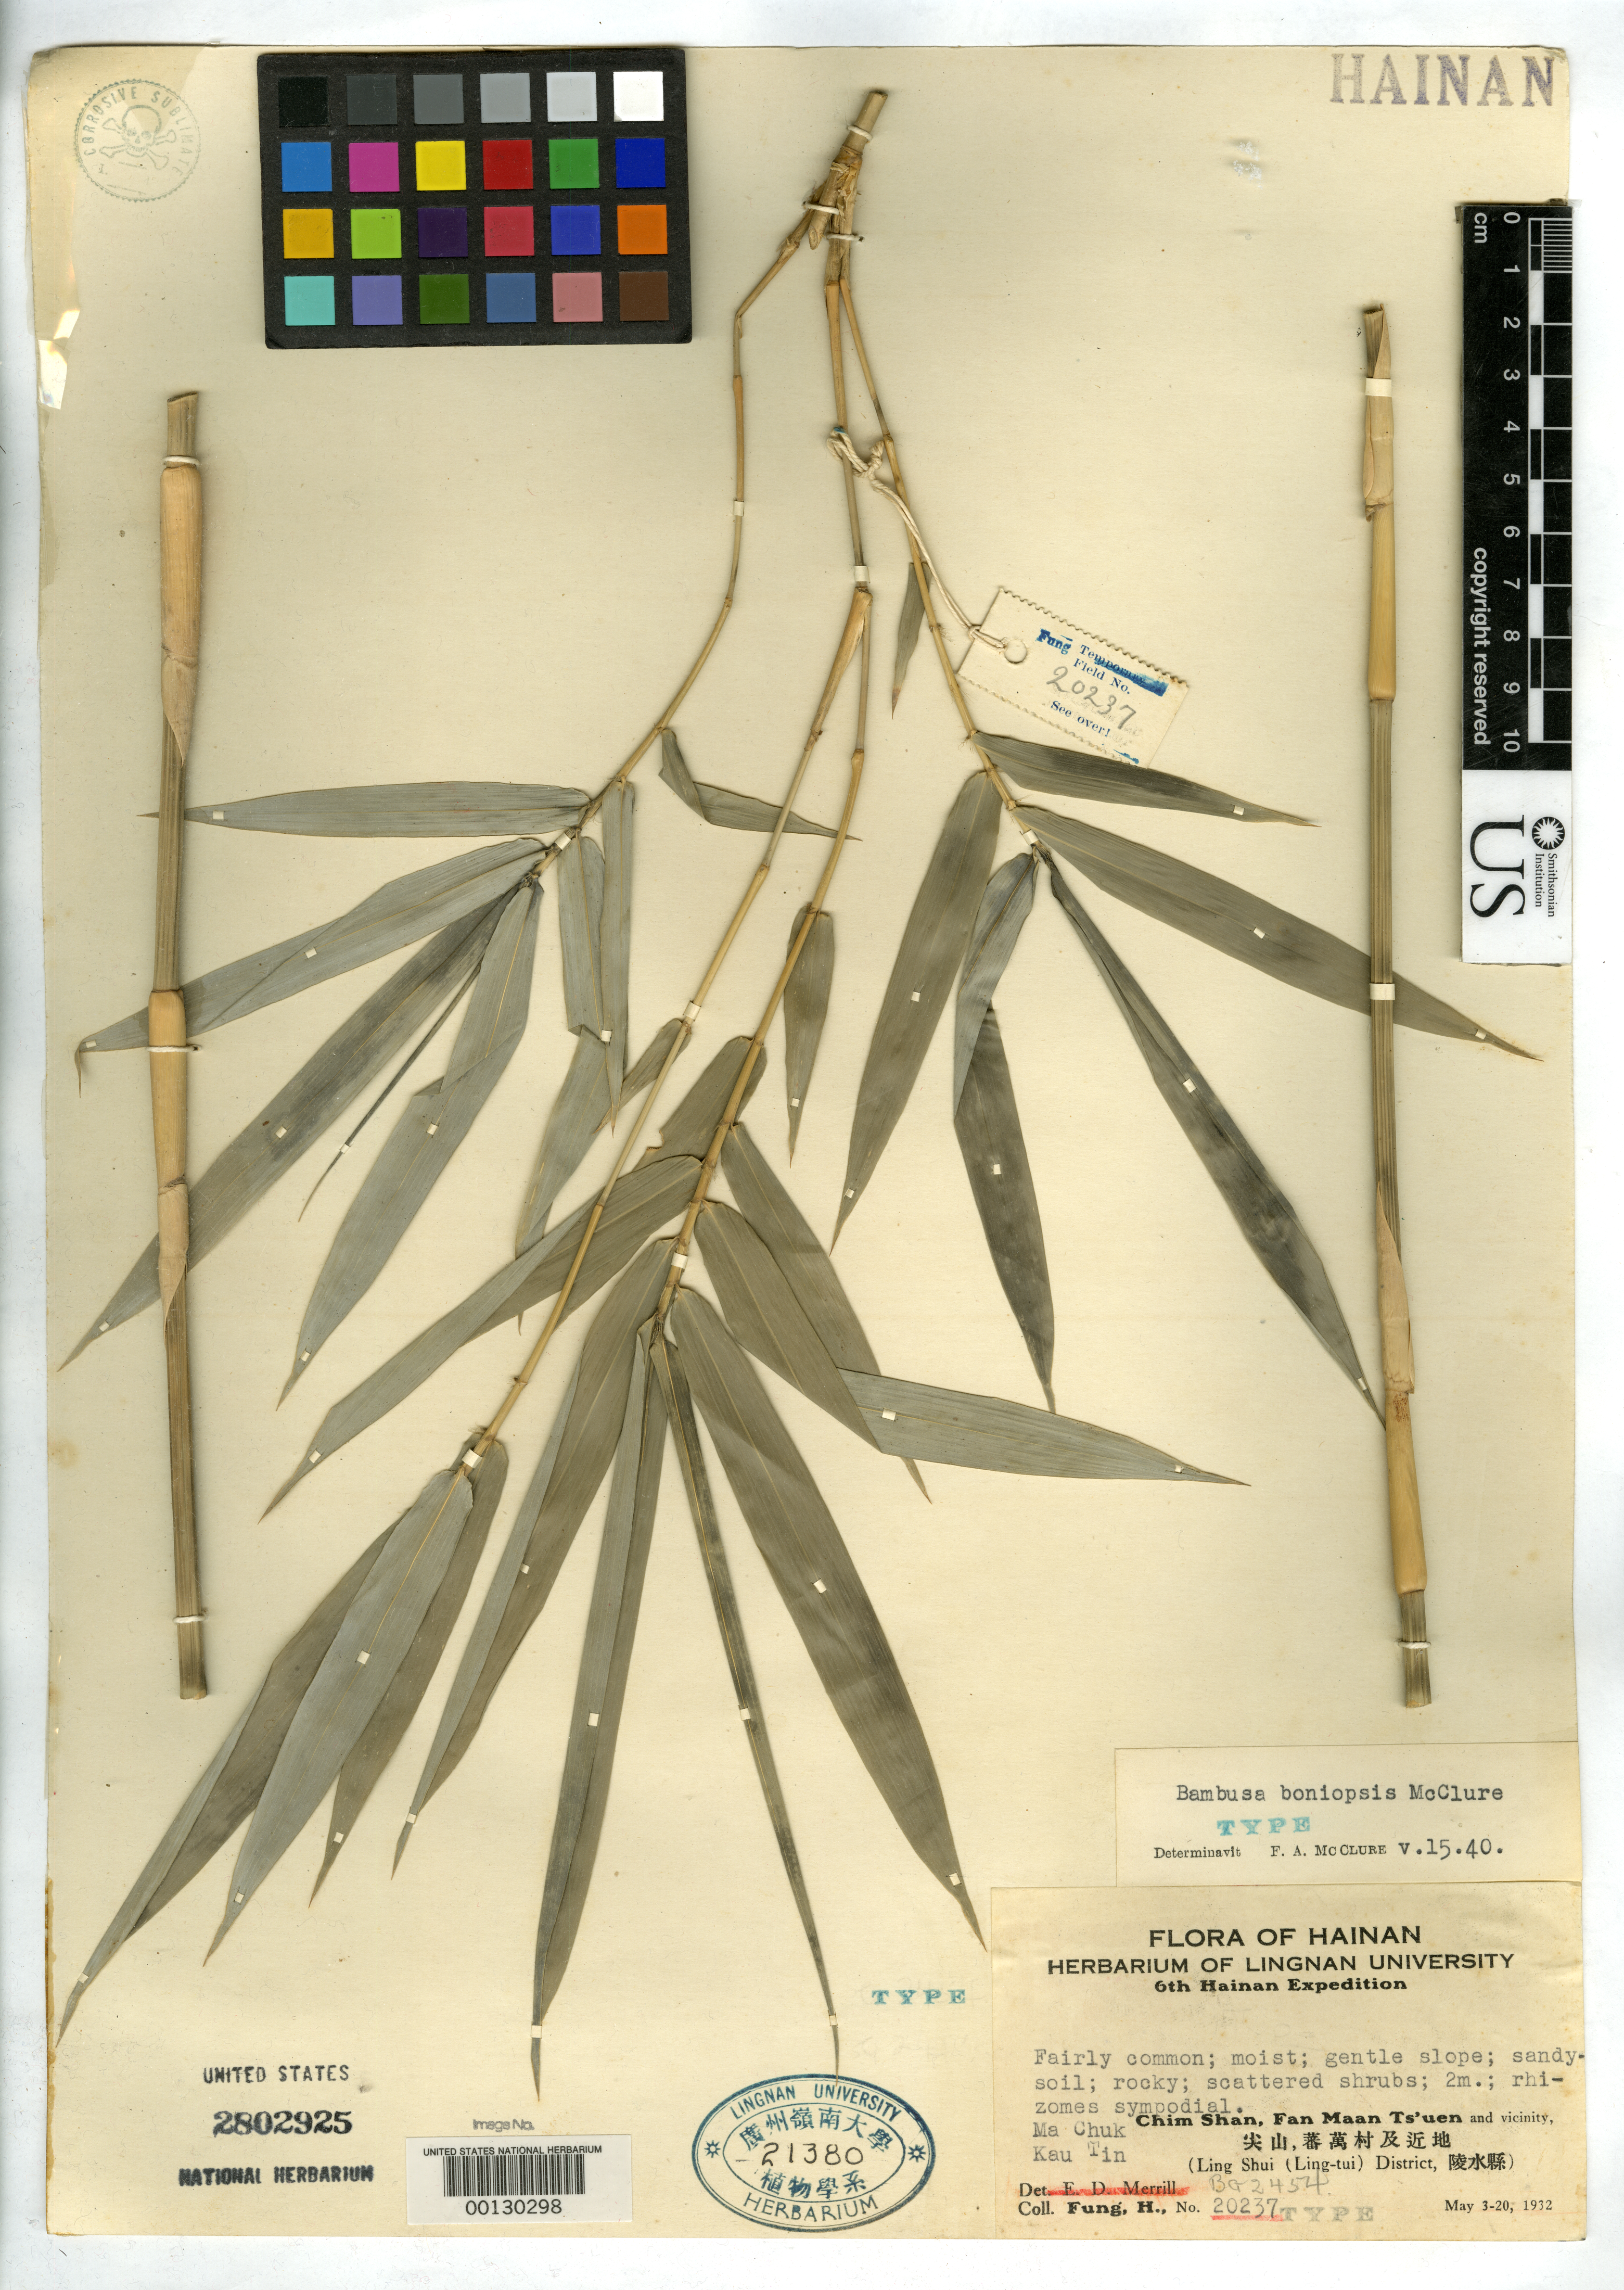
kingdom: Plantae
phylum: Tracheophyta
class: Liliopsida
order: Poales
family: Poaceae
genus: Bambusa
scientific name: Bambusa boniopsis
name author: McClure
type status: Type Collection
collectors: H. L. Fung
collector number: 20237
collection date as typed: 03 May 1932 to 20 May 1932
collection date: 1932-05-03/1932-05-20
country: China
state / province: Hainan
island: Hainan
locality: Hainan, Chim Shan, Fan Maan Ts'uen.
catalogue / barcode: US 21380